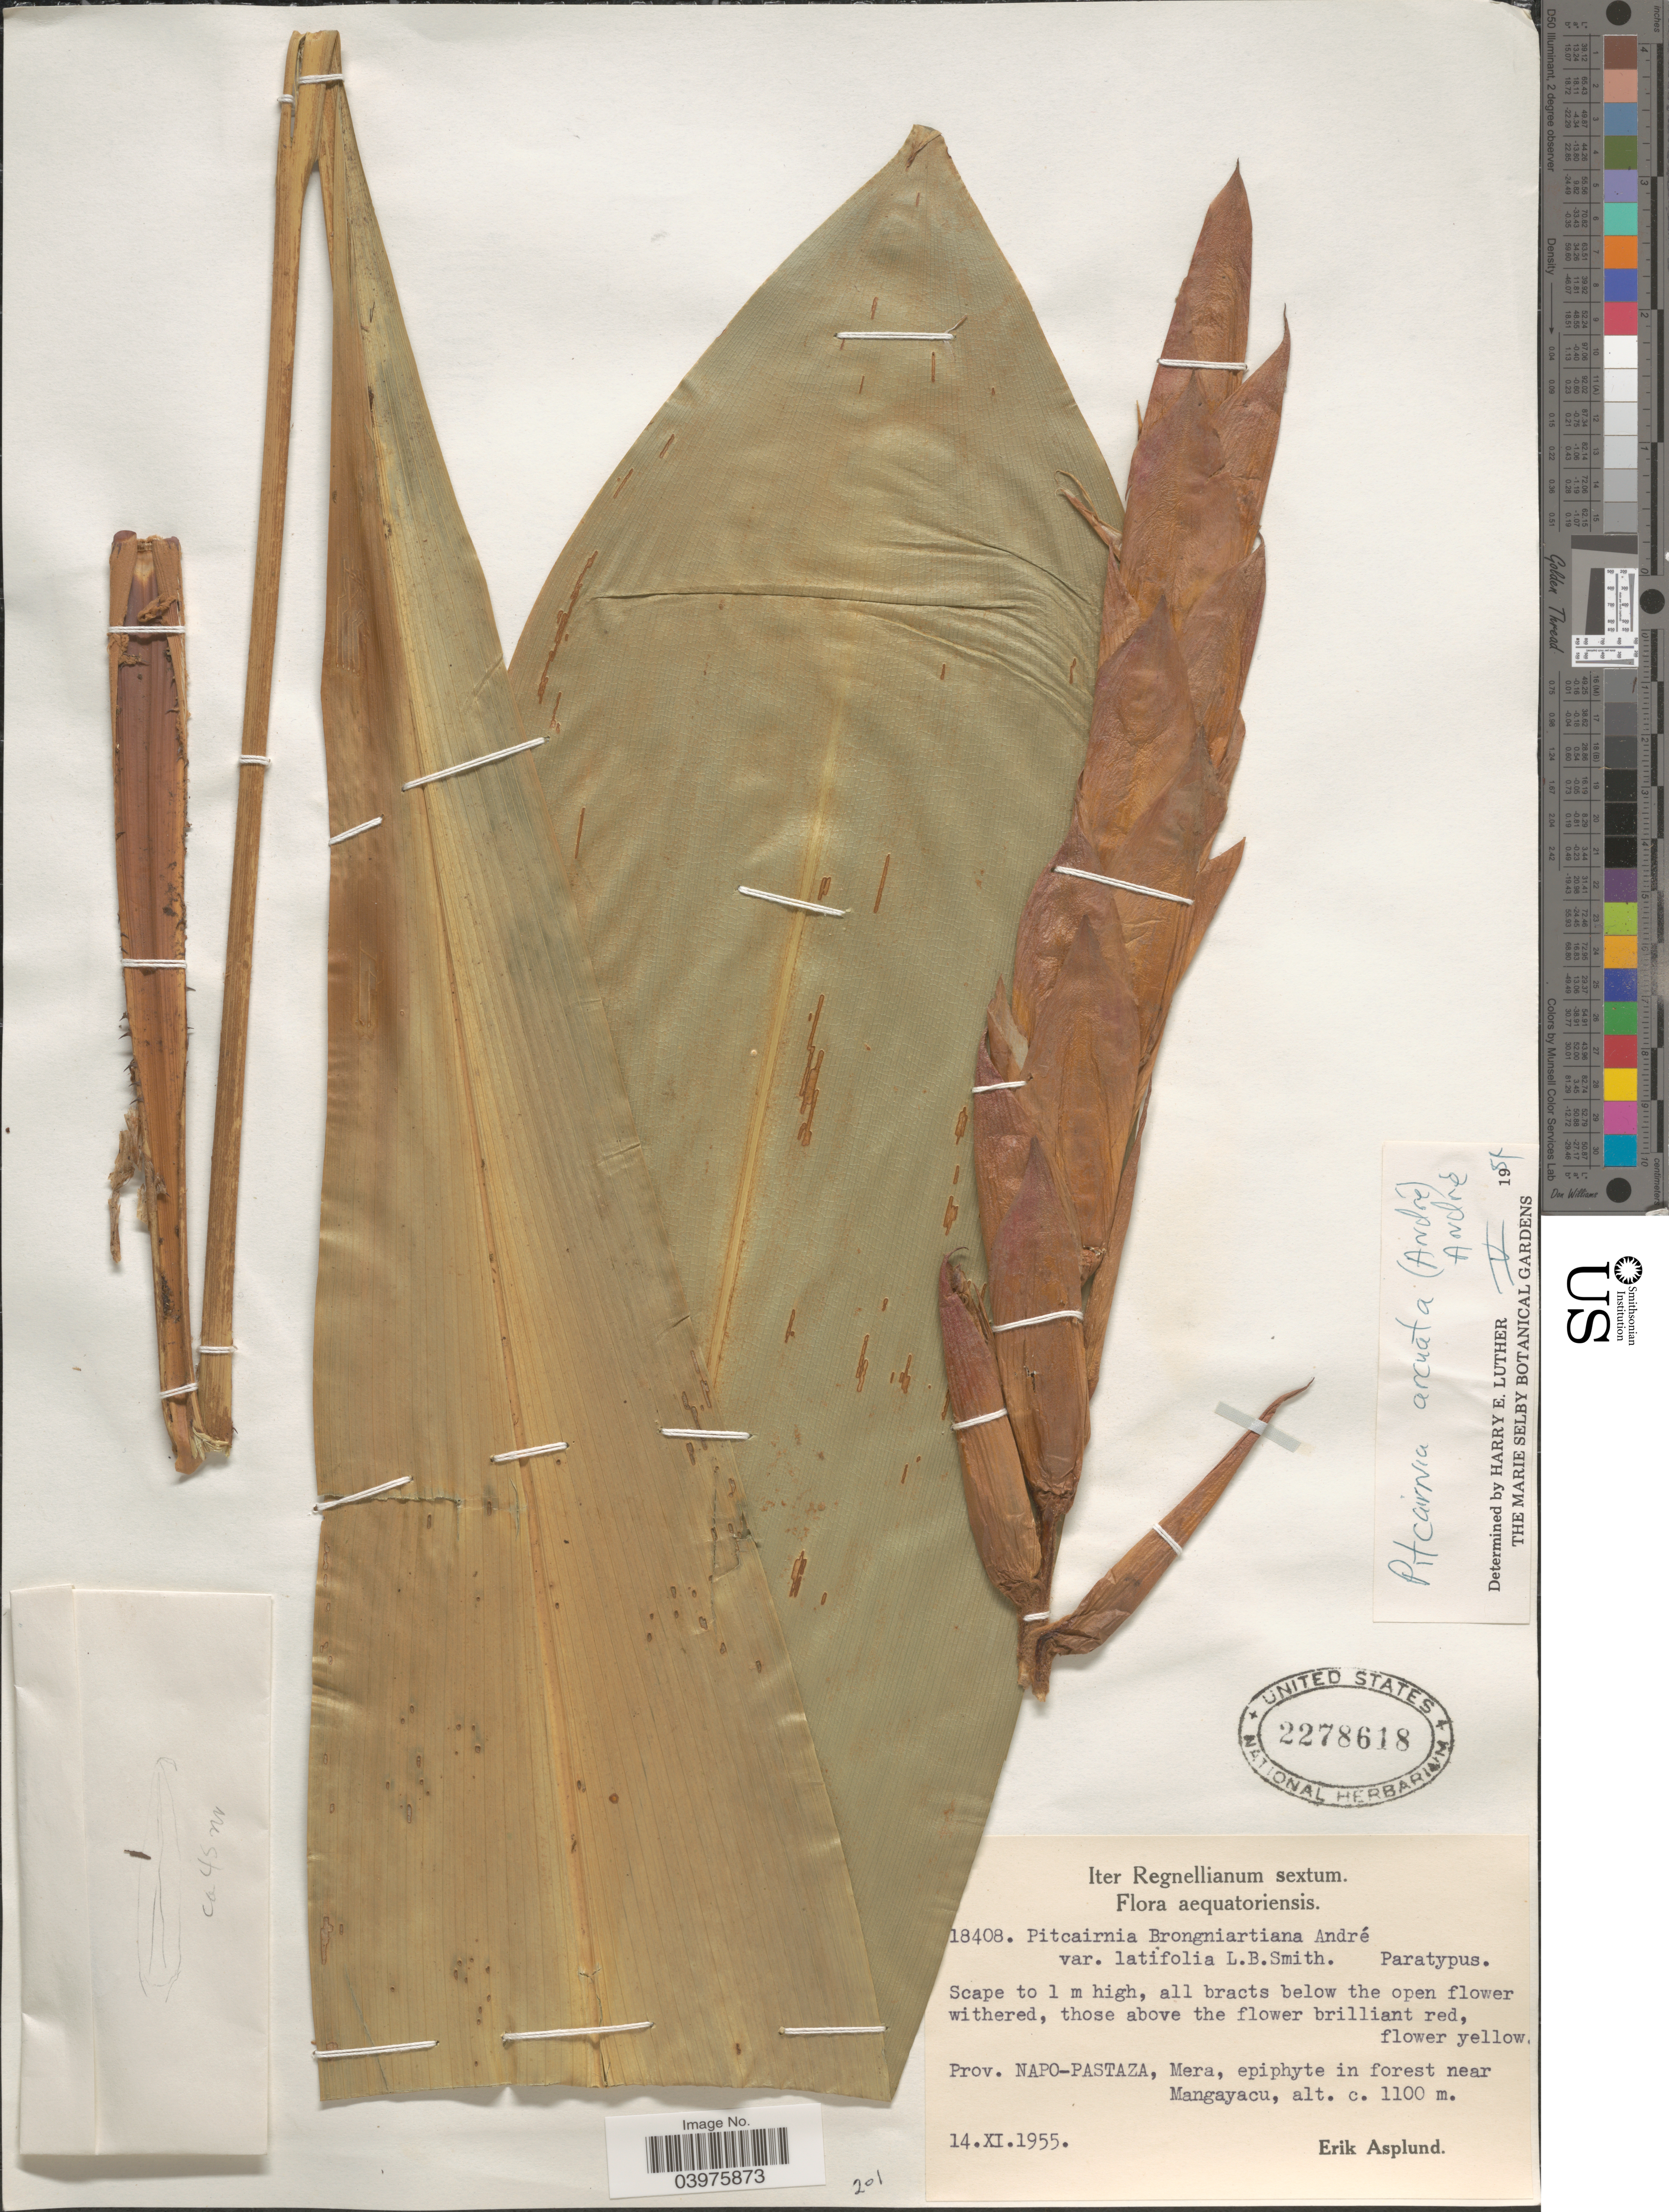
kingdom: Plantae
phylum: Tracheophyta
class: Liliopsida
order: Poales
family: Bromeliaceae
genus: Pitcairnia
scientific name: Pitcairnia arcuata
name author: (André) André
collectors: E. Asplund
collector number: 18408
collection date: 1955-11-14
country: Ecuador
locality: Napo-Pastaza, Mera, near Mangayacu.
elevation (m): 1100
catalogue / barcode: US 2278618